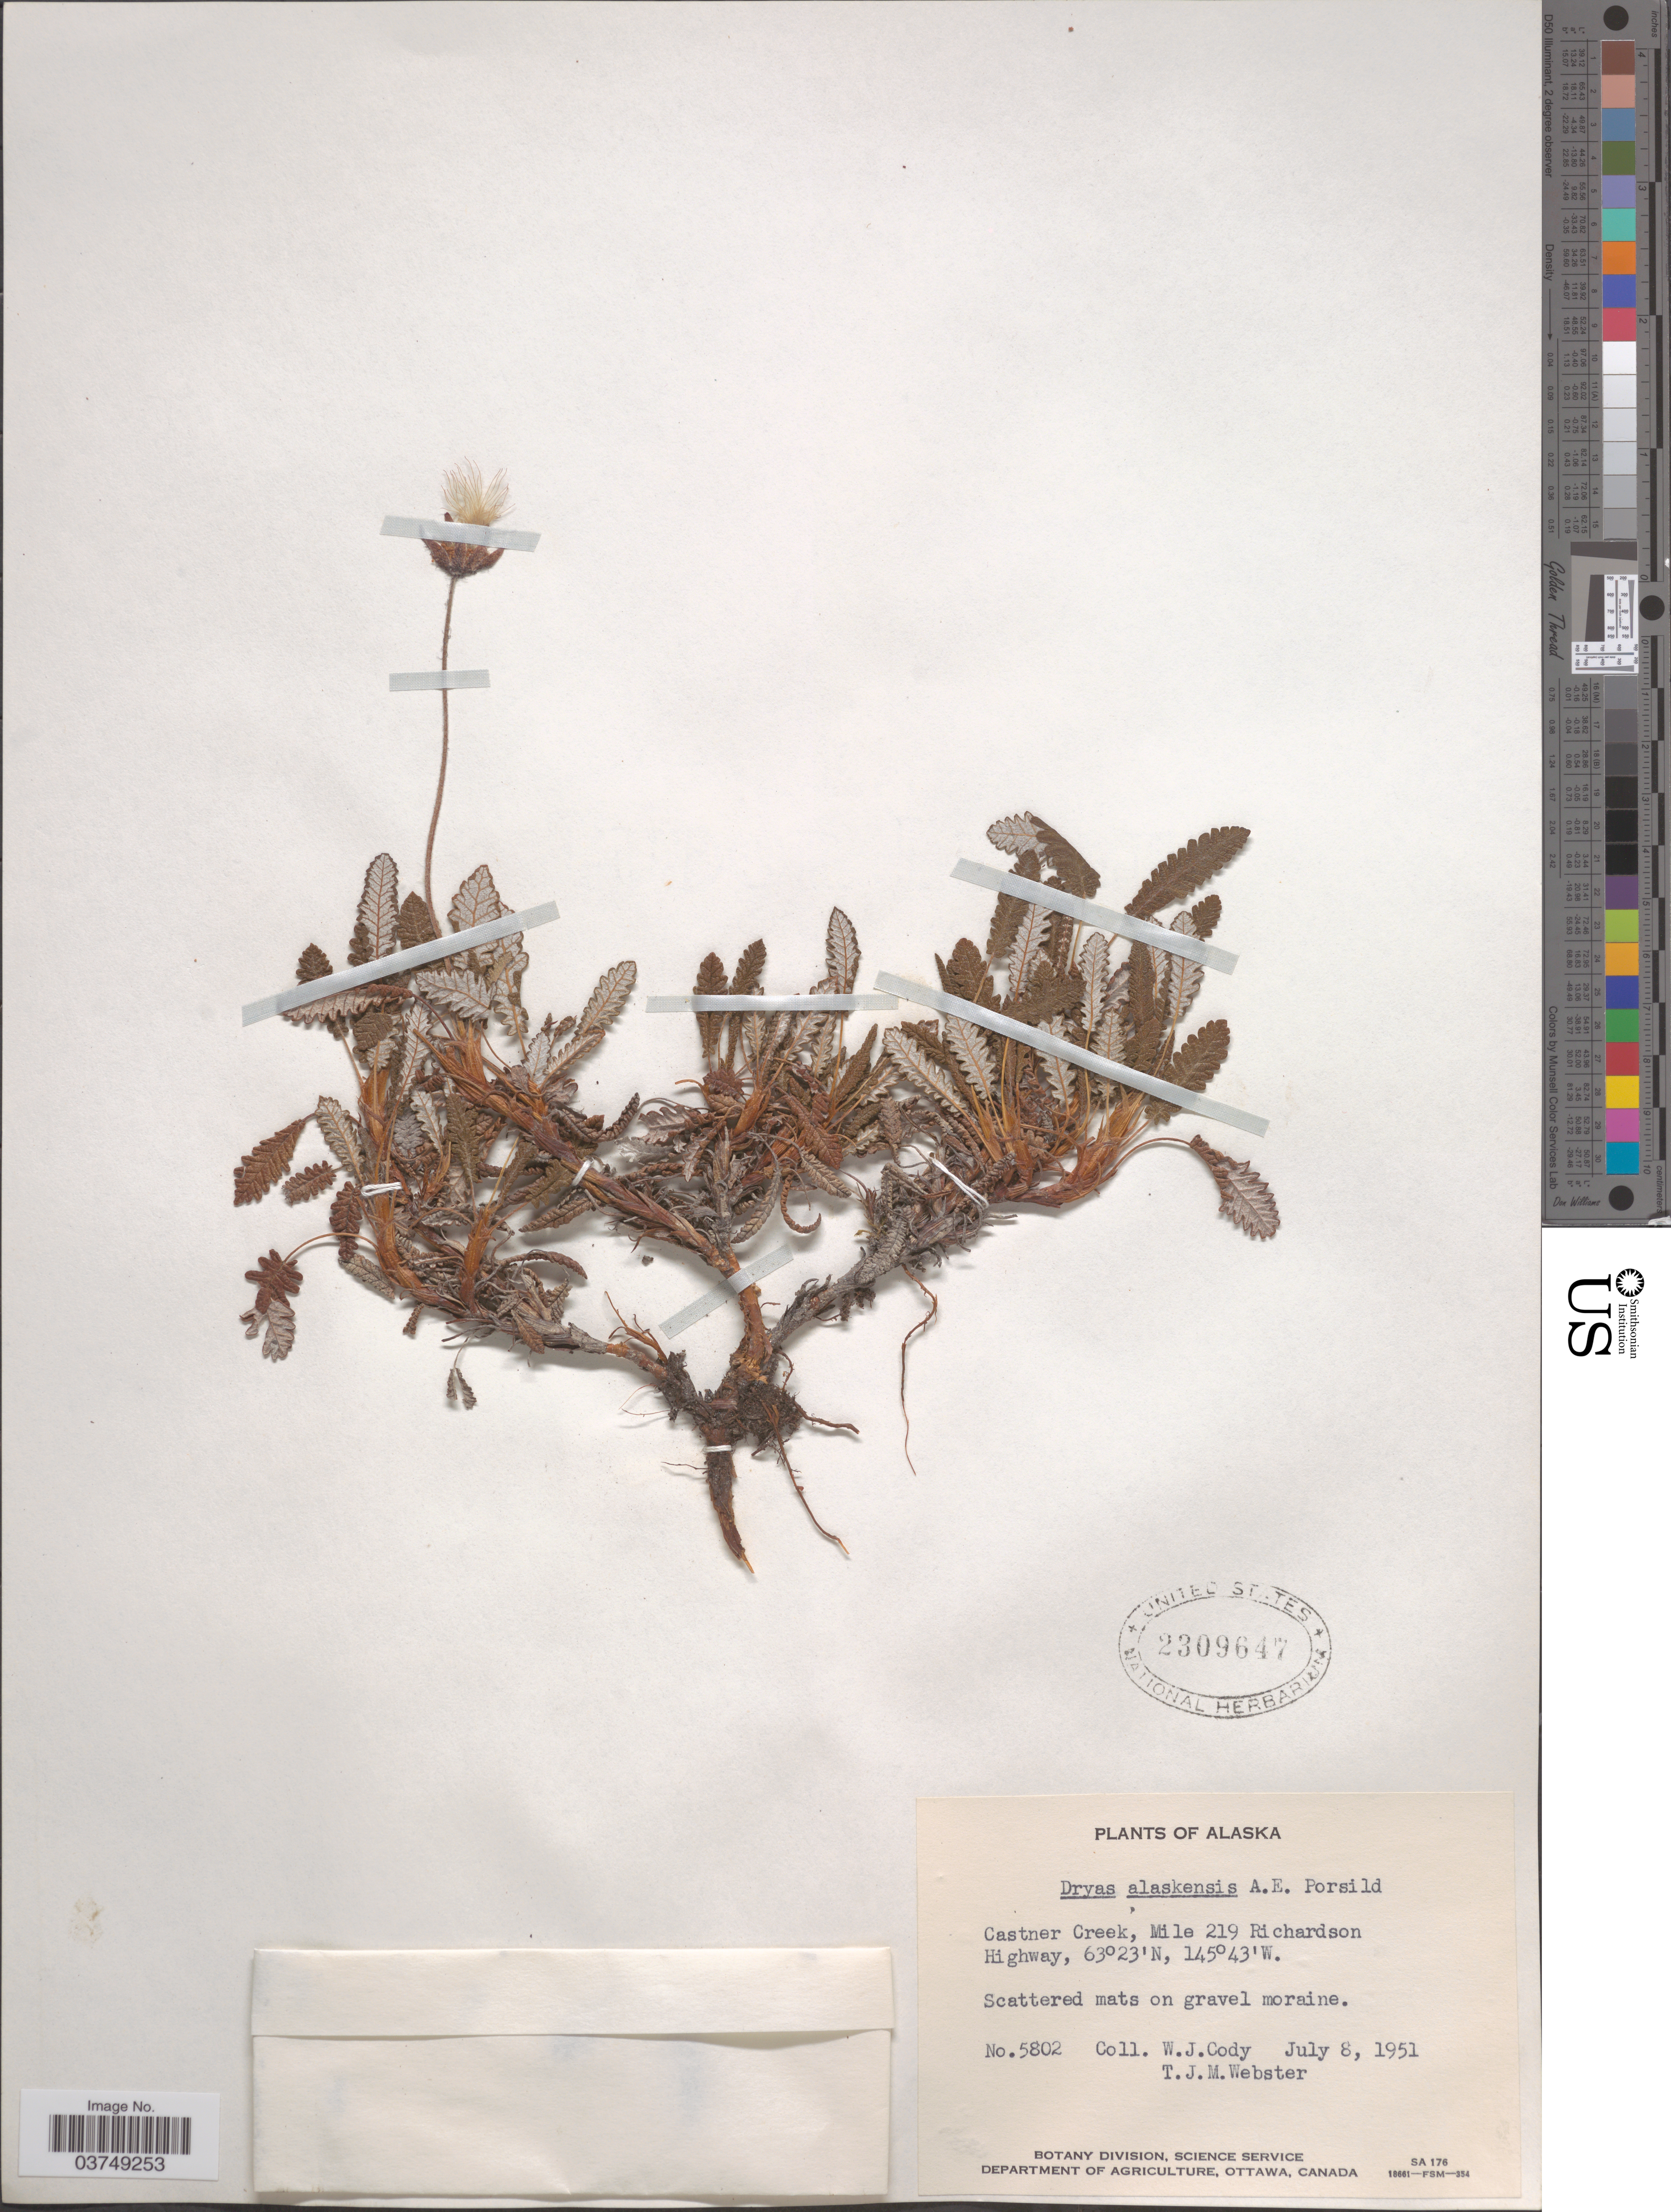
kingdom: Plantae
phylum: Tracheophyta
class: Magnoliopsida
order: Rosales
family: Rosaceae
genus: Dryas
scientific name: Dryas alaskensis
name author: A.E. Porsild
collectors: W. Cody & T. J. Webster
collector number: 5802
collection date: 1951-07-08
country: United States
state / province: Alaska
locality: Castner Creek, Mile 219 Richardson Highway.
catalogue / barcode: US 2309647